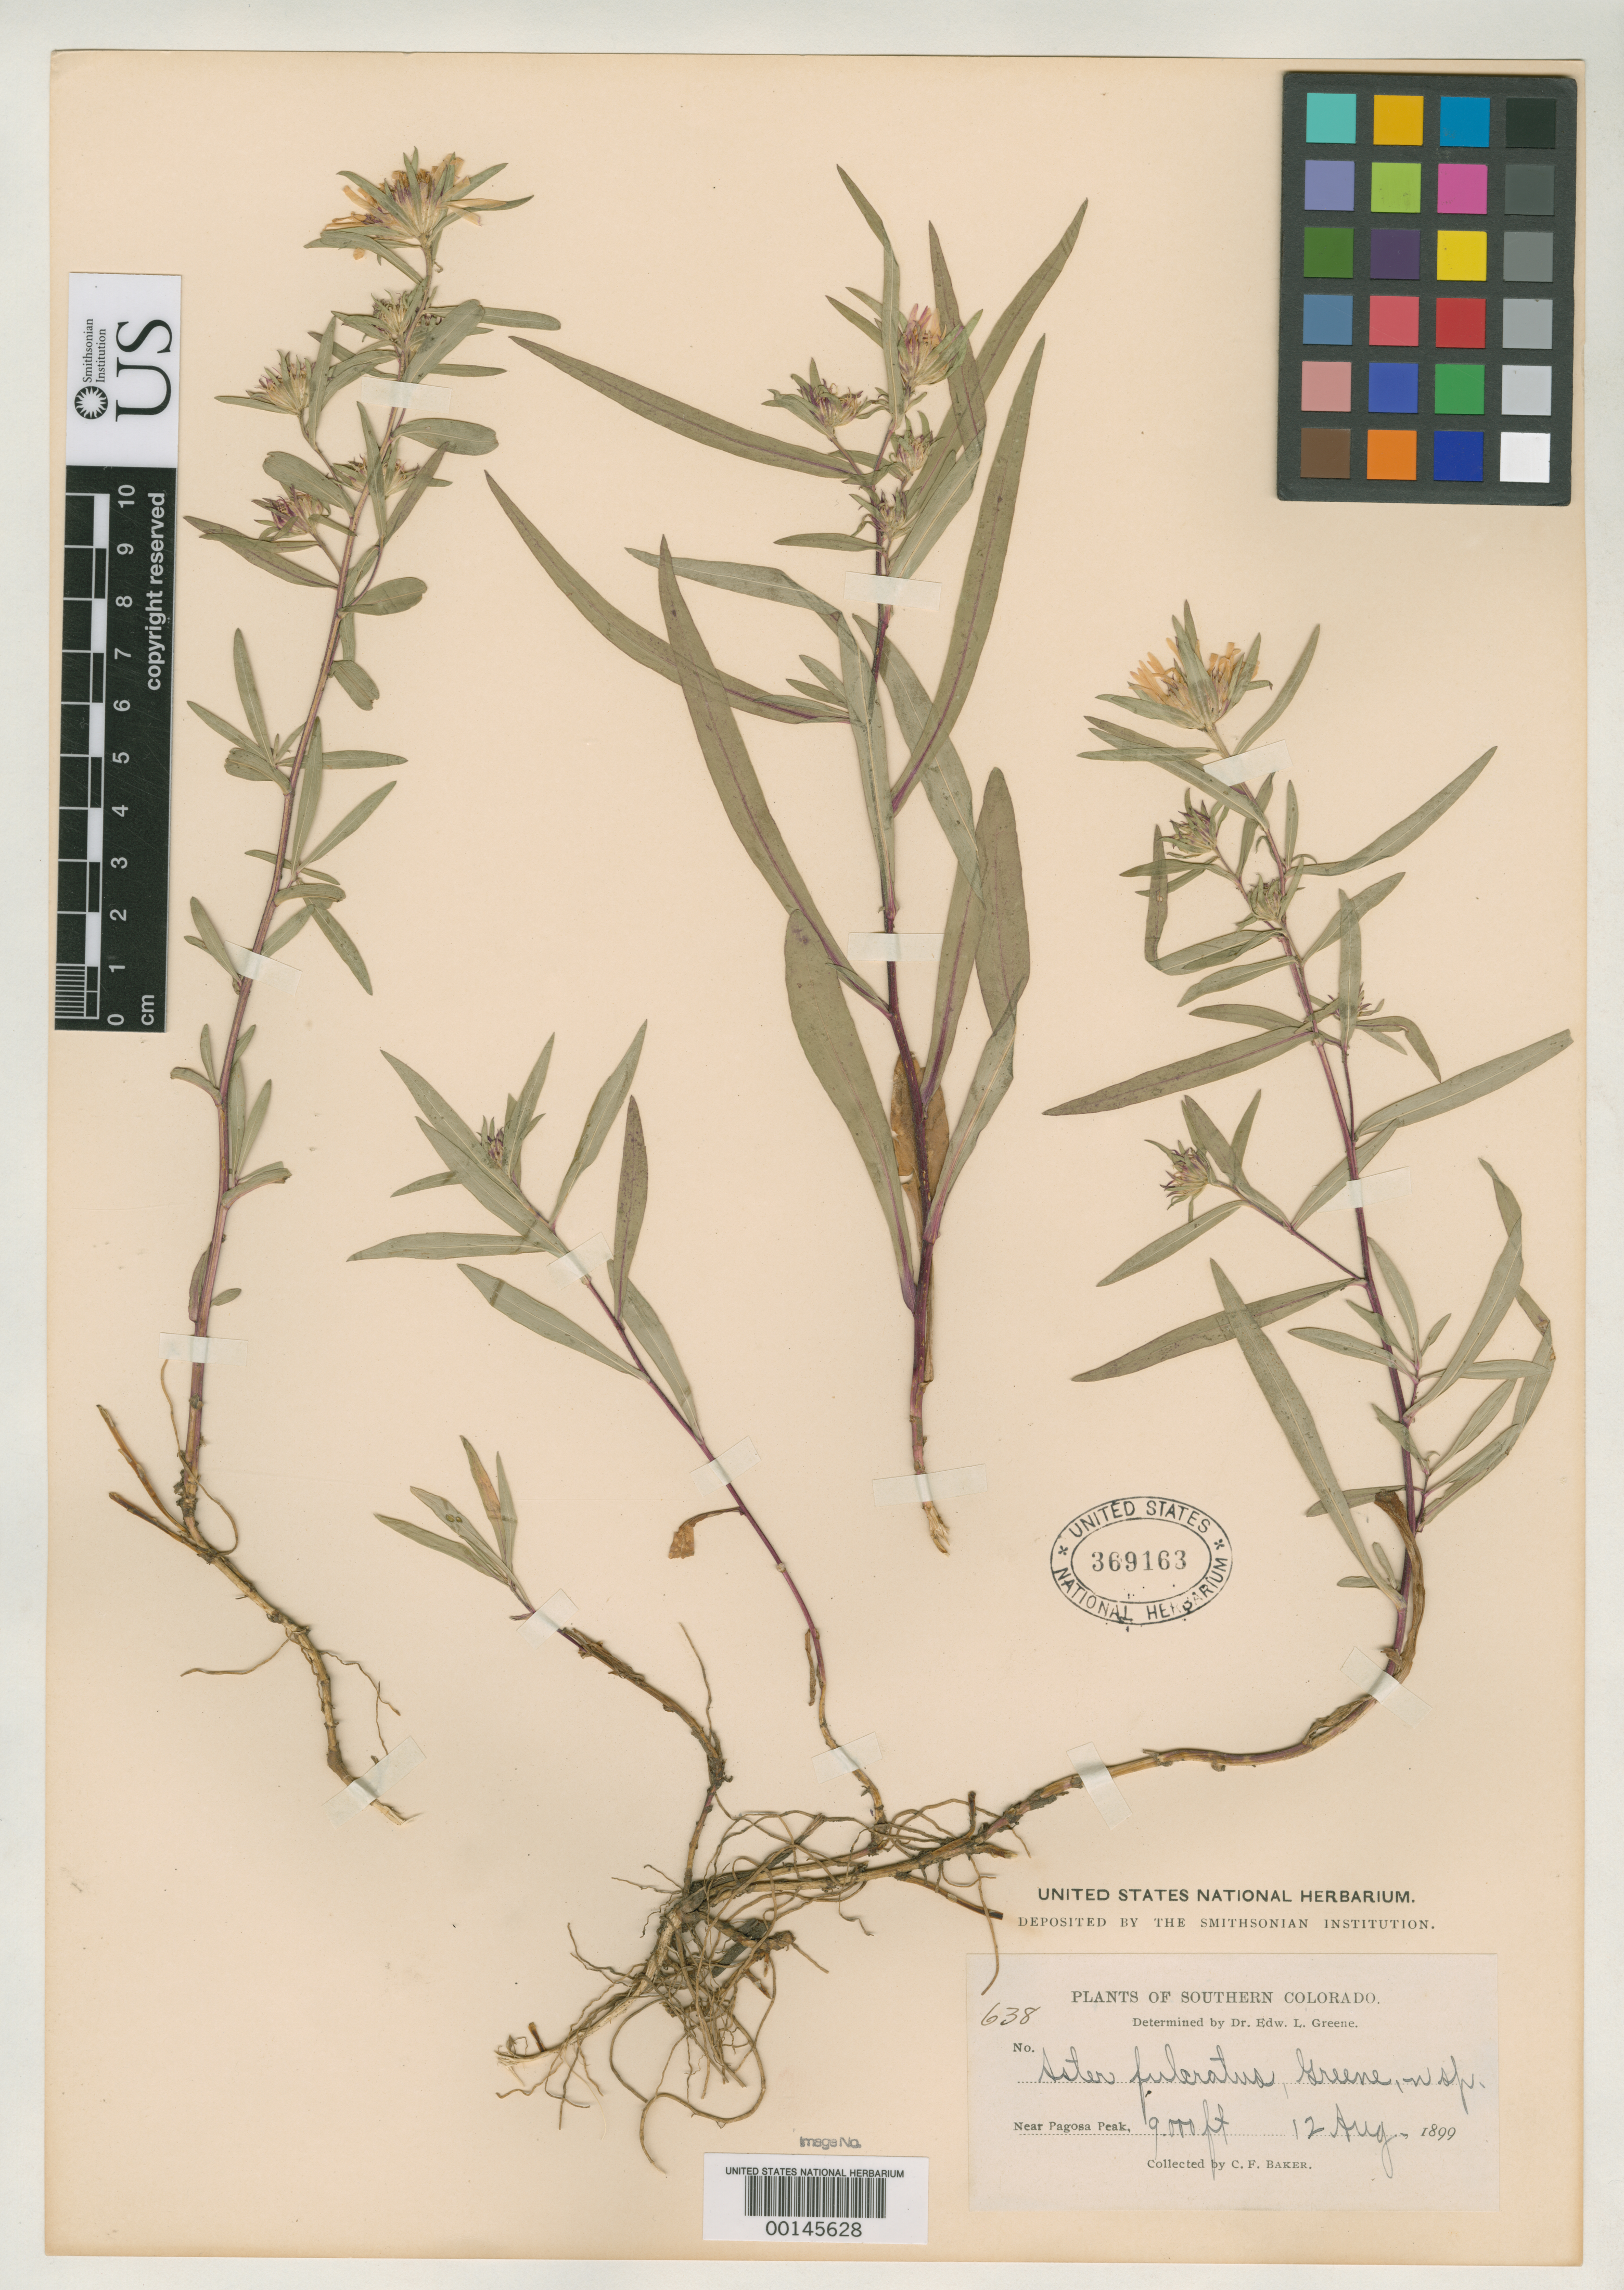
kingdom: Plantae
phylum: Tracheophyta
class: Magnoliopsida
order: Asterales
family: Asteraceae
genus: Aster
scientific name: Aster fulcratus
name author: Greene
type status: Isotype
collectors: C. F. Baker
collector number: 638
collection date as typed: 12 Aug 1899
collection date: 1899-08-12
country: United States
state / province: Colorado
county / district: Mineral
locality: San Juan Mountains, Pagosa Peak.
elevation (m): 2743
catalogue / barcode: US 369163